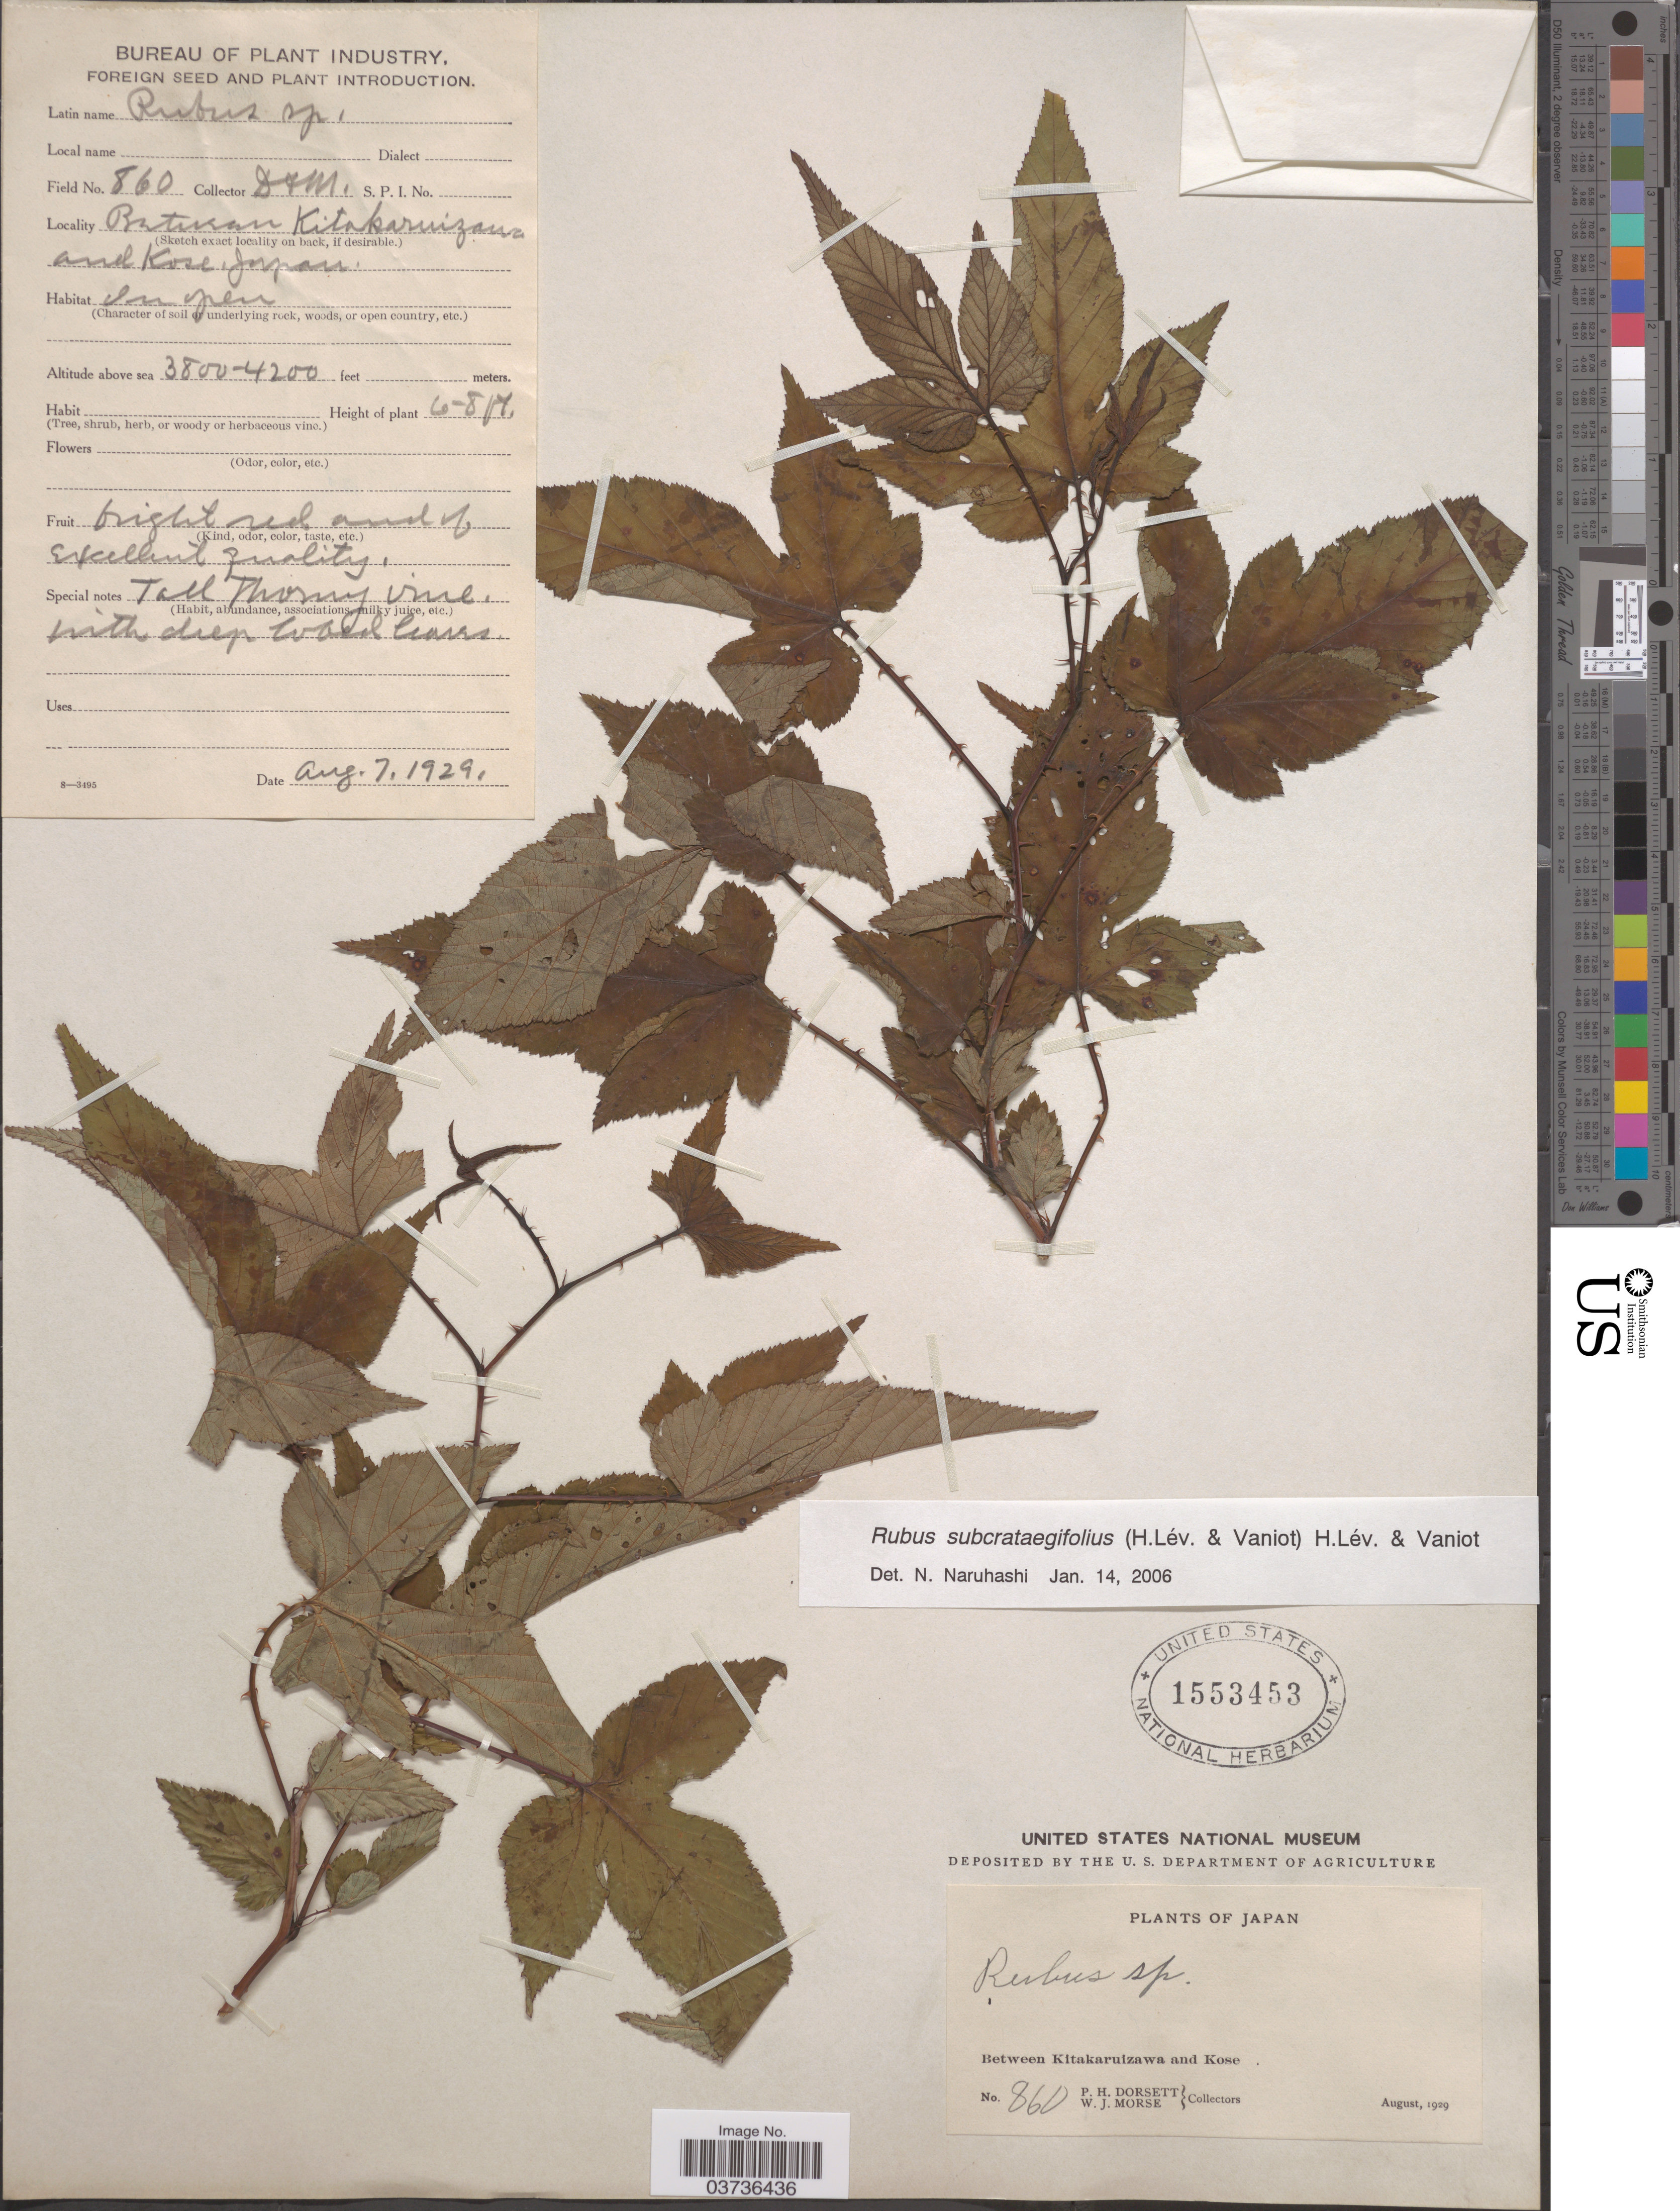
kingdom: Plantae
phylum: Tracheophyta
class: Magnoliopsida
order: Rosales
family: Rosaceae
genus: Rubus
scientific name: Rubus subcrataegifolius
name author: (H. Lév. & Vaniot) H. Lév.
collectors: P. H. Dorsett & W. J. Morse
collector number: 860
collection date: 1929-08-07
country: Japan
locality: Between Kitakaruizawa and Kose.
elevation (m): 1158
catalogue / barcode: US 1553453